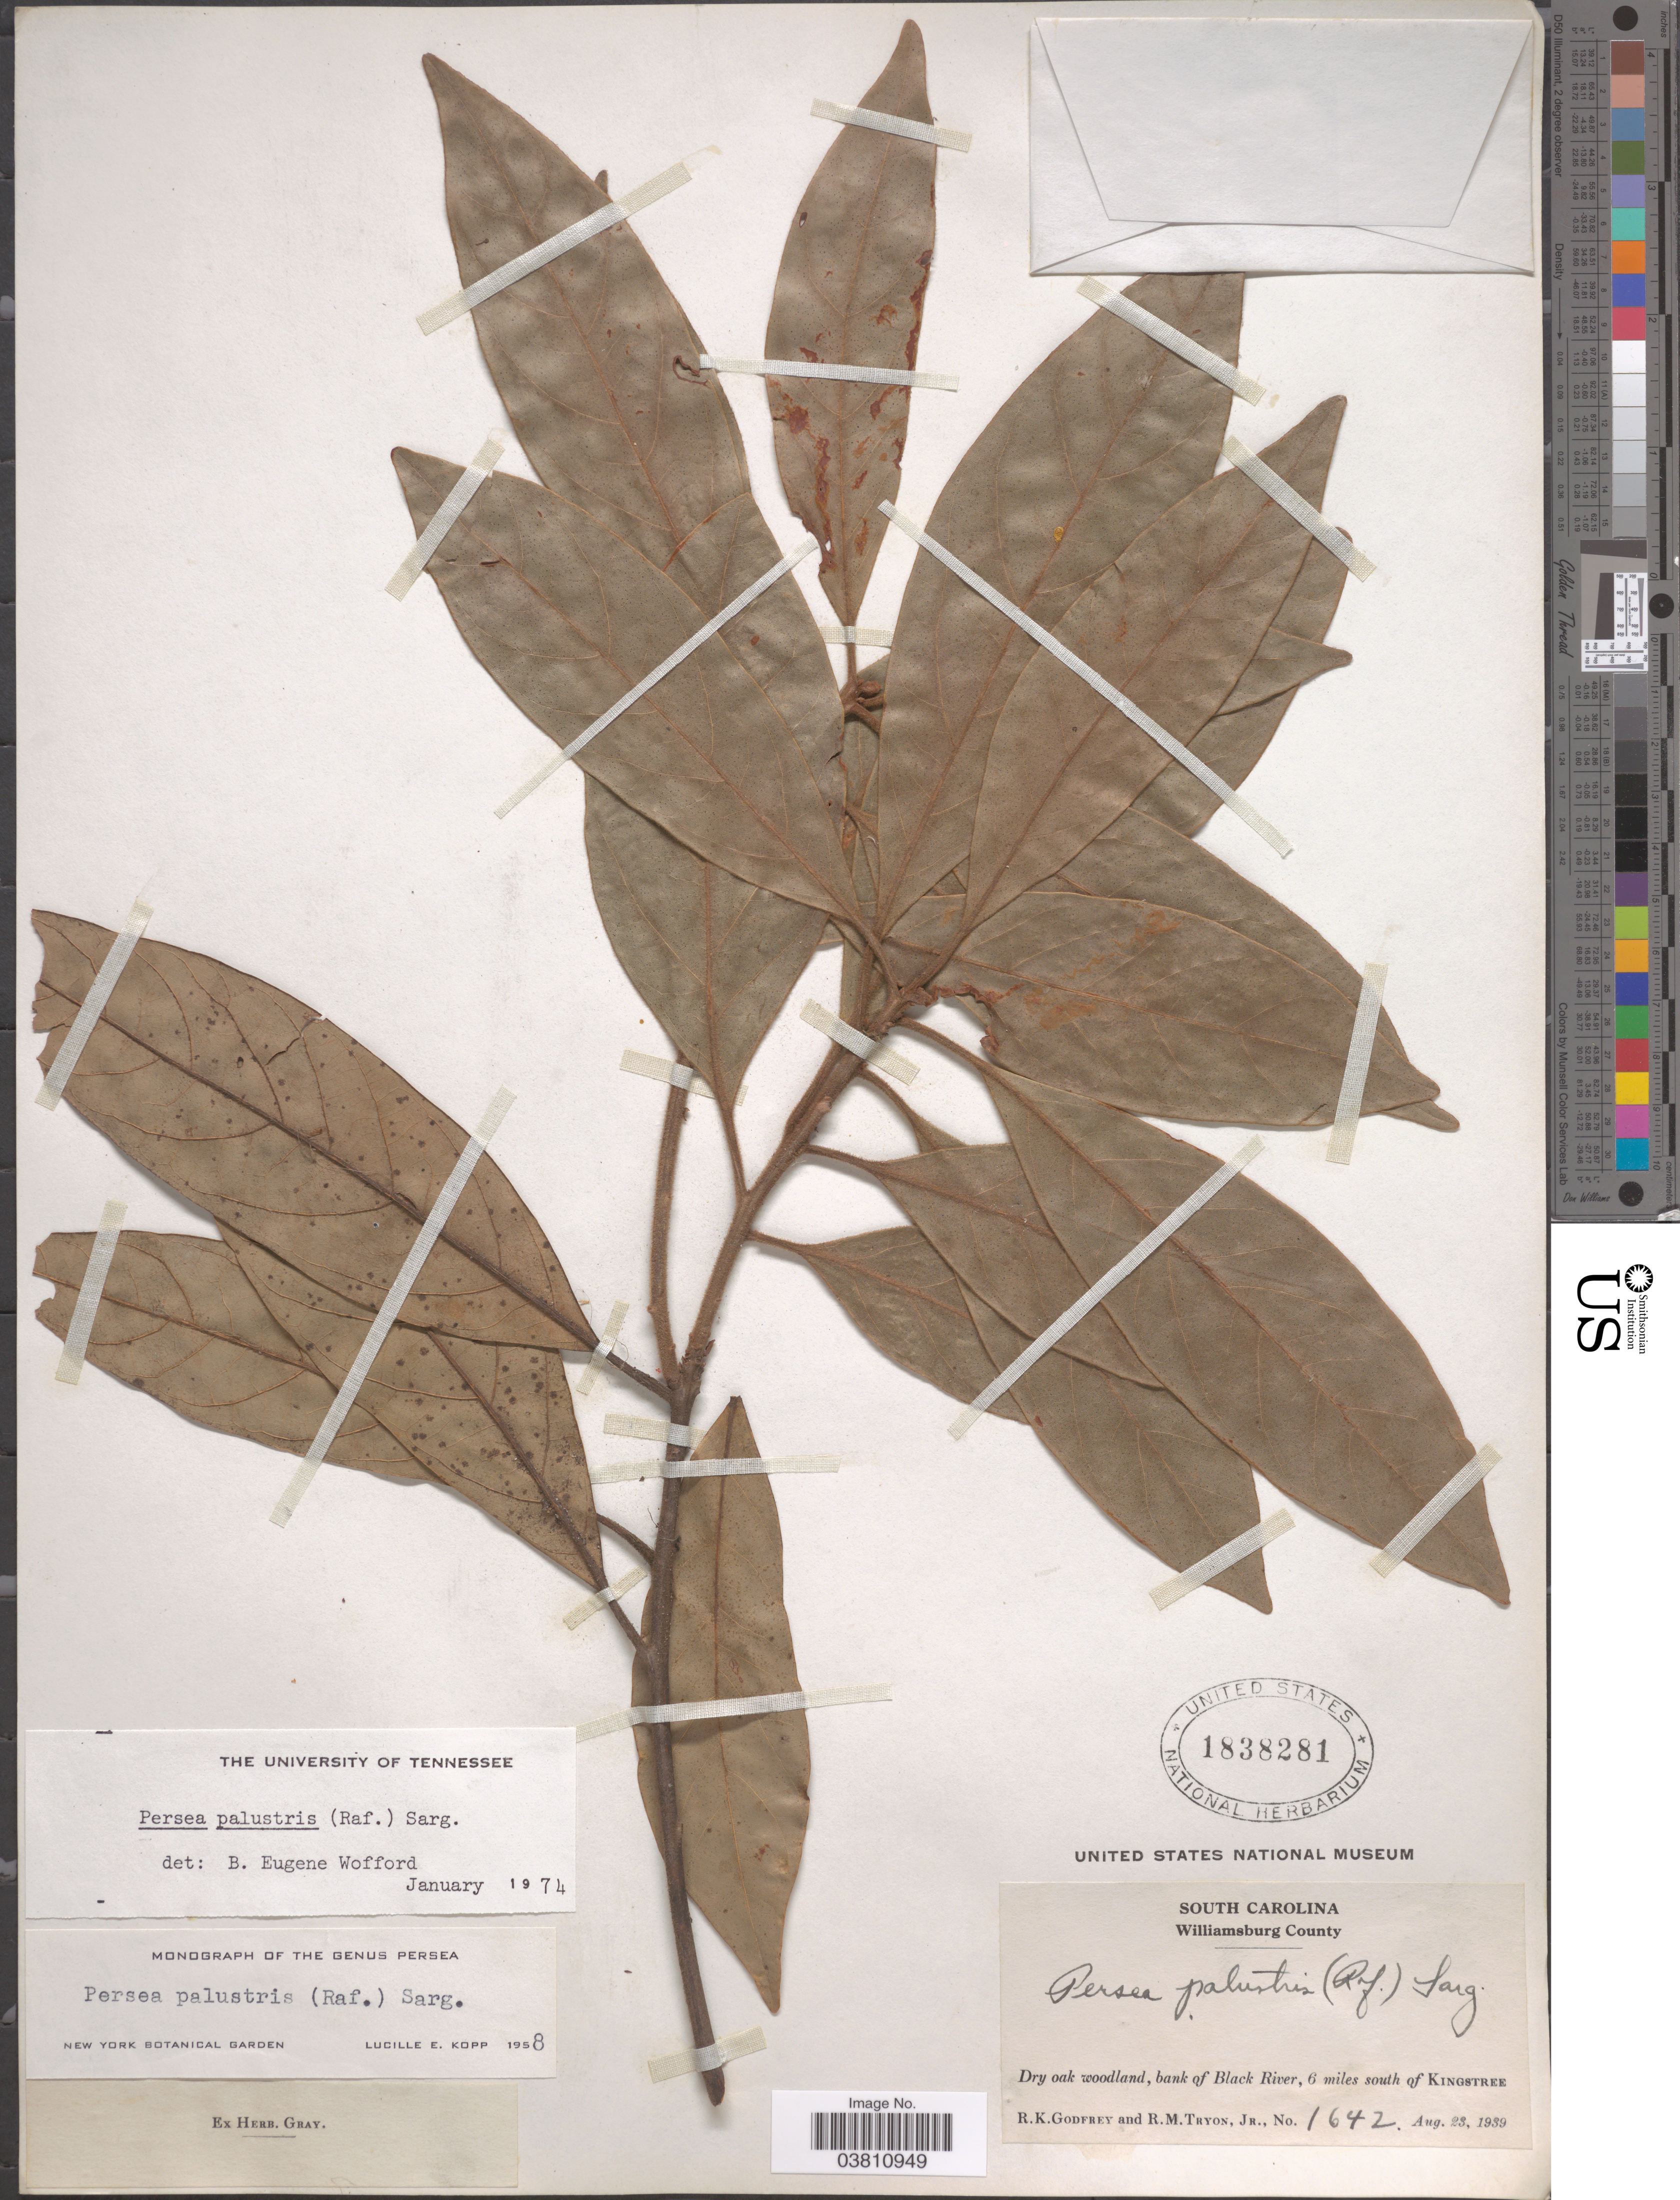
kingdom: Plantae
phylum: Tracheophyta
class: Magnoliopsida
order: Laurales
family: Lauraceae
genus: Persea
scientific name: Persea palustris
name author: (Raf.) Sarg.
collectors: R. K. Godfrey & R. Tyron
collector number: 1642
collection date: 1939-08-23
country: United States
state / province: South Carolina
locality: Williamsburg County. Bank of Black River, 6 miles south of Kingstree.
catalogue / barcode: US 1838281